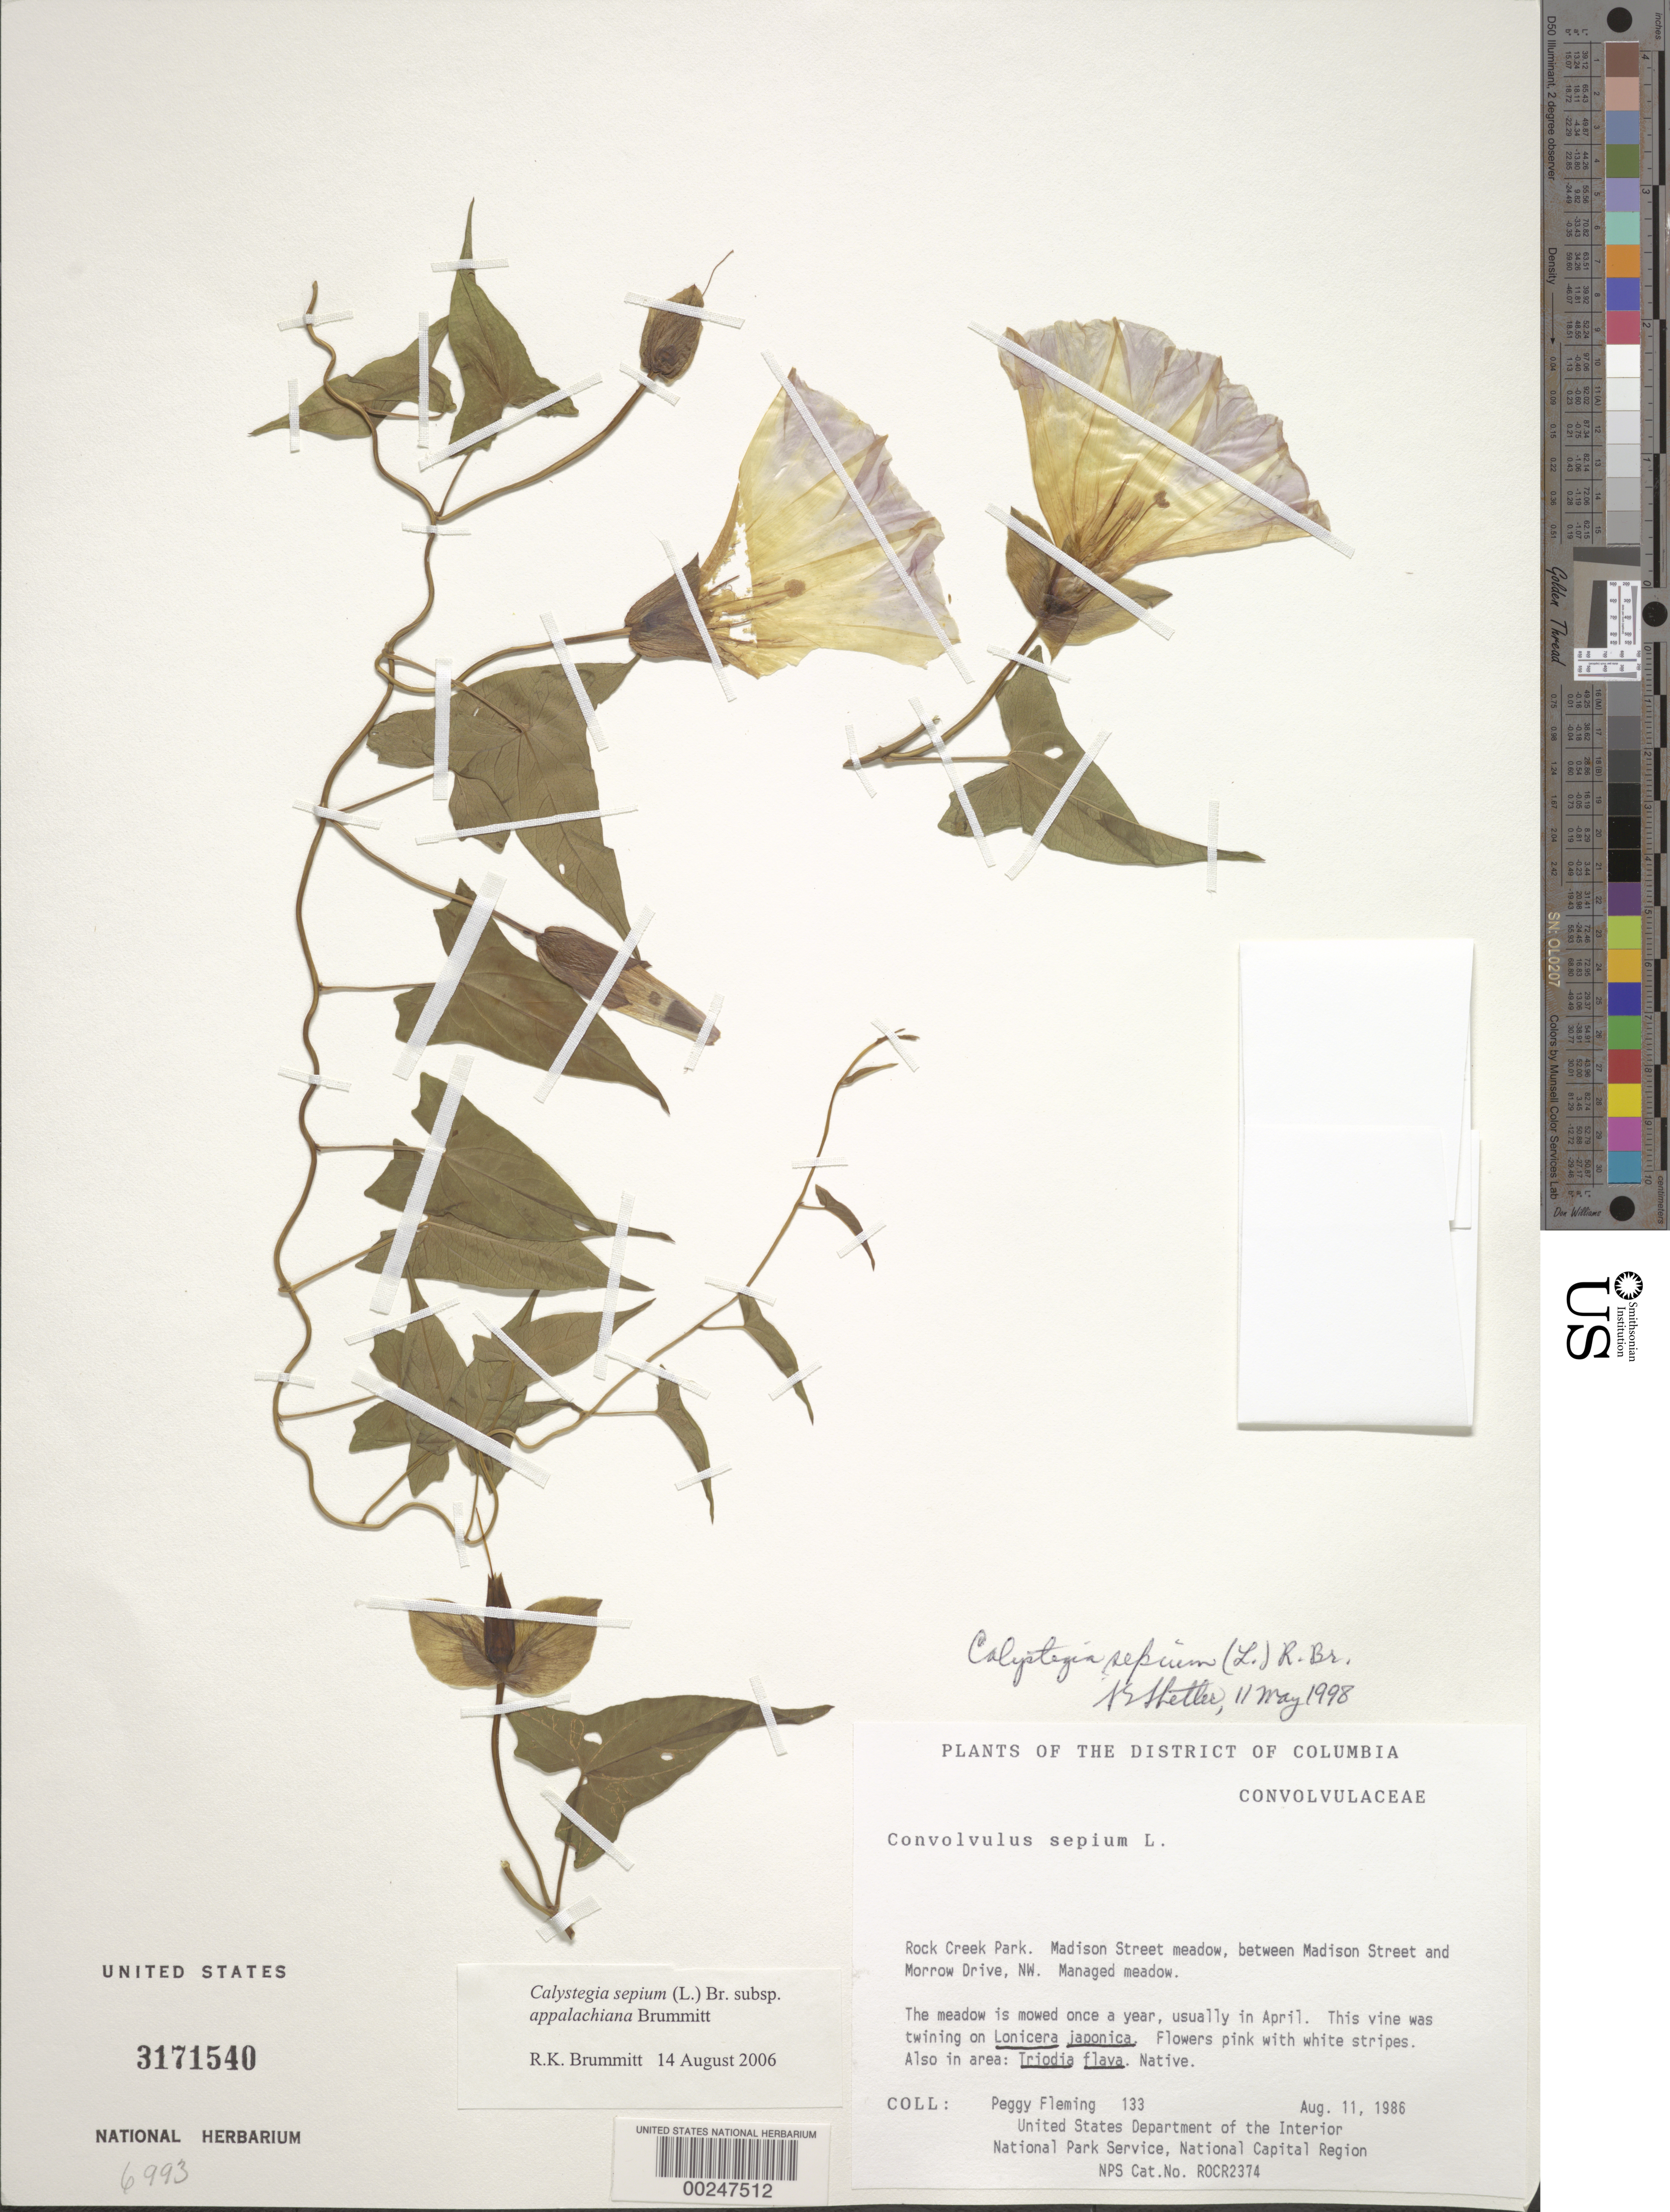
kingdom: Plantae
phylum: Tracheophyta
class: Magnoliopsida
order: Solanales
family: Convolvulaceae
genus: Calystegia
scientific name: Calystegia sepium subsp. appalachiana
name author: Brummitt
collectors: P. Fleming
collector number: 133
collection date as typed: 11 Aug 1986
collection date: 1986-08-11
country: United States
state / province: District of Columbia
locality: Rock Creek Park, Madison St meadow, between Madison St and Morrow Dr, NW Rock Creek Park & vicinity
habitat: Managed meadow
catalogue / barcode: US 3171540